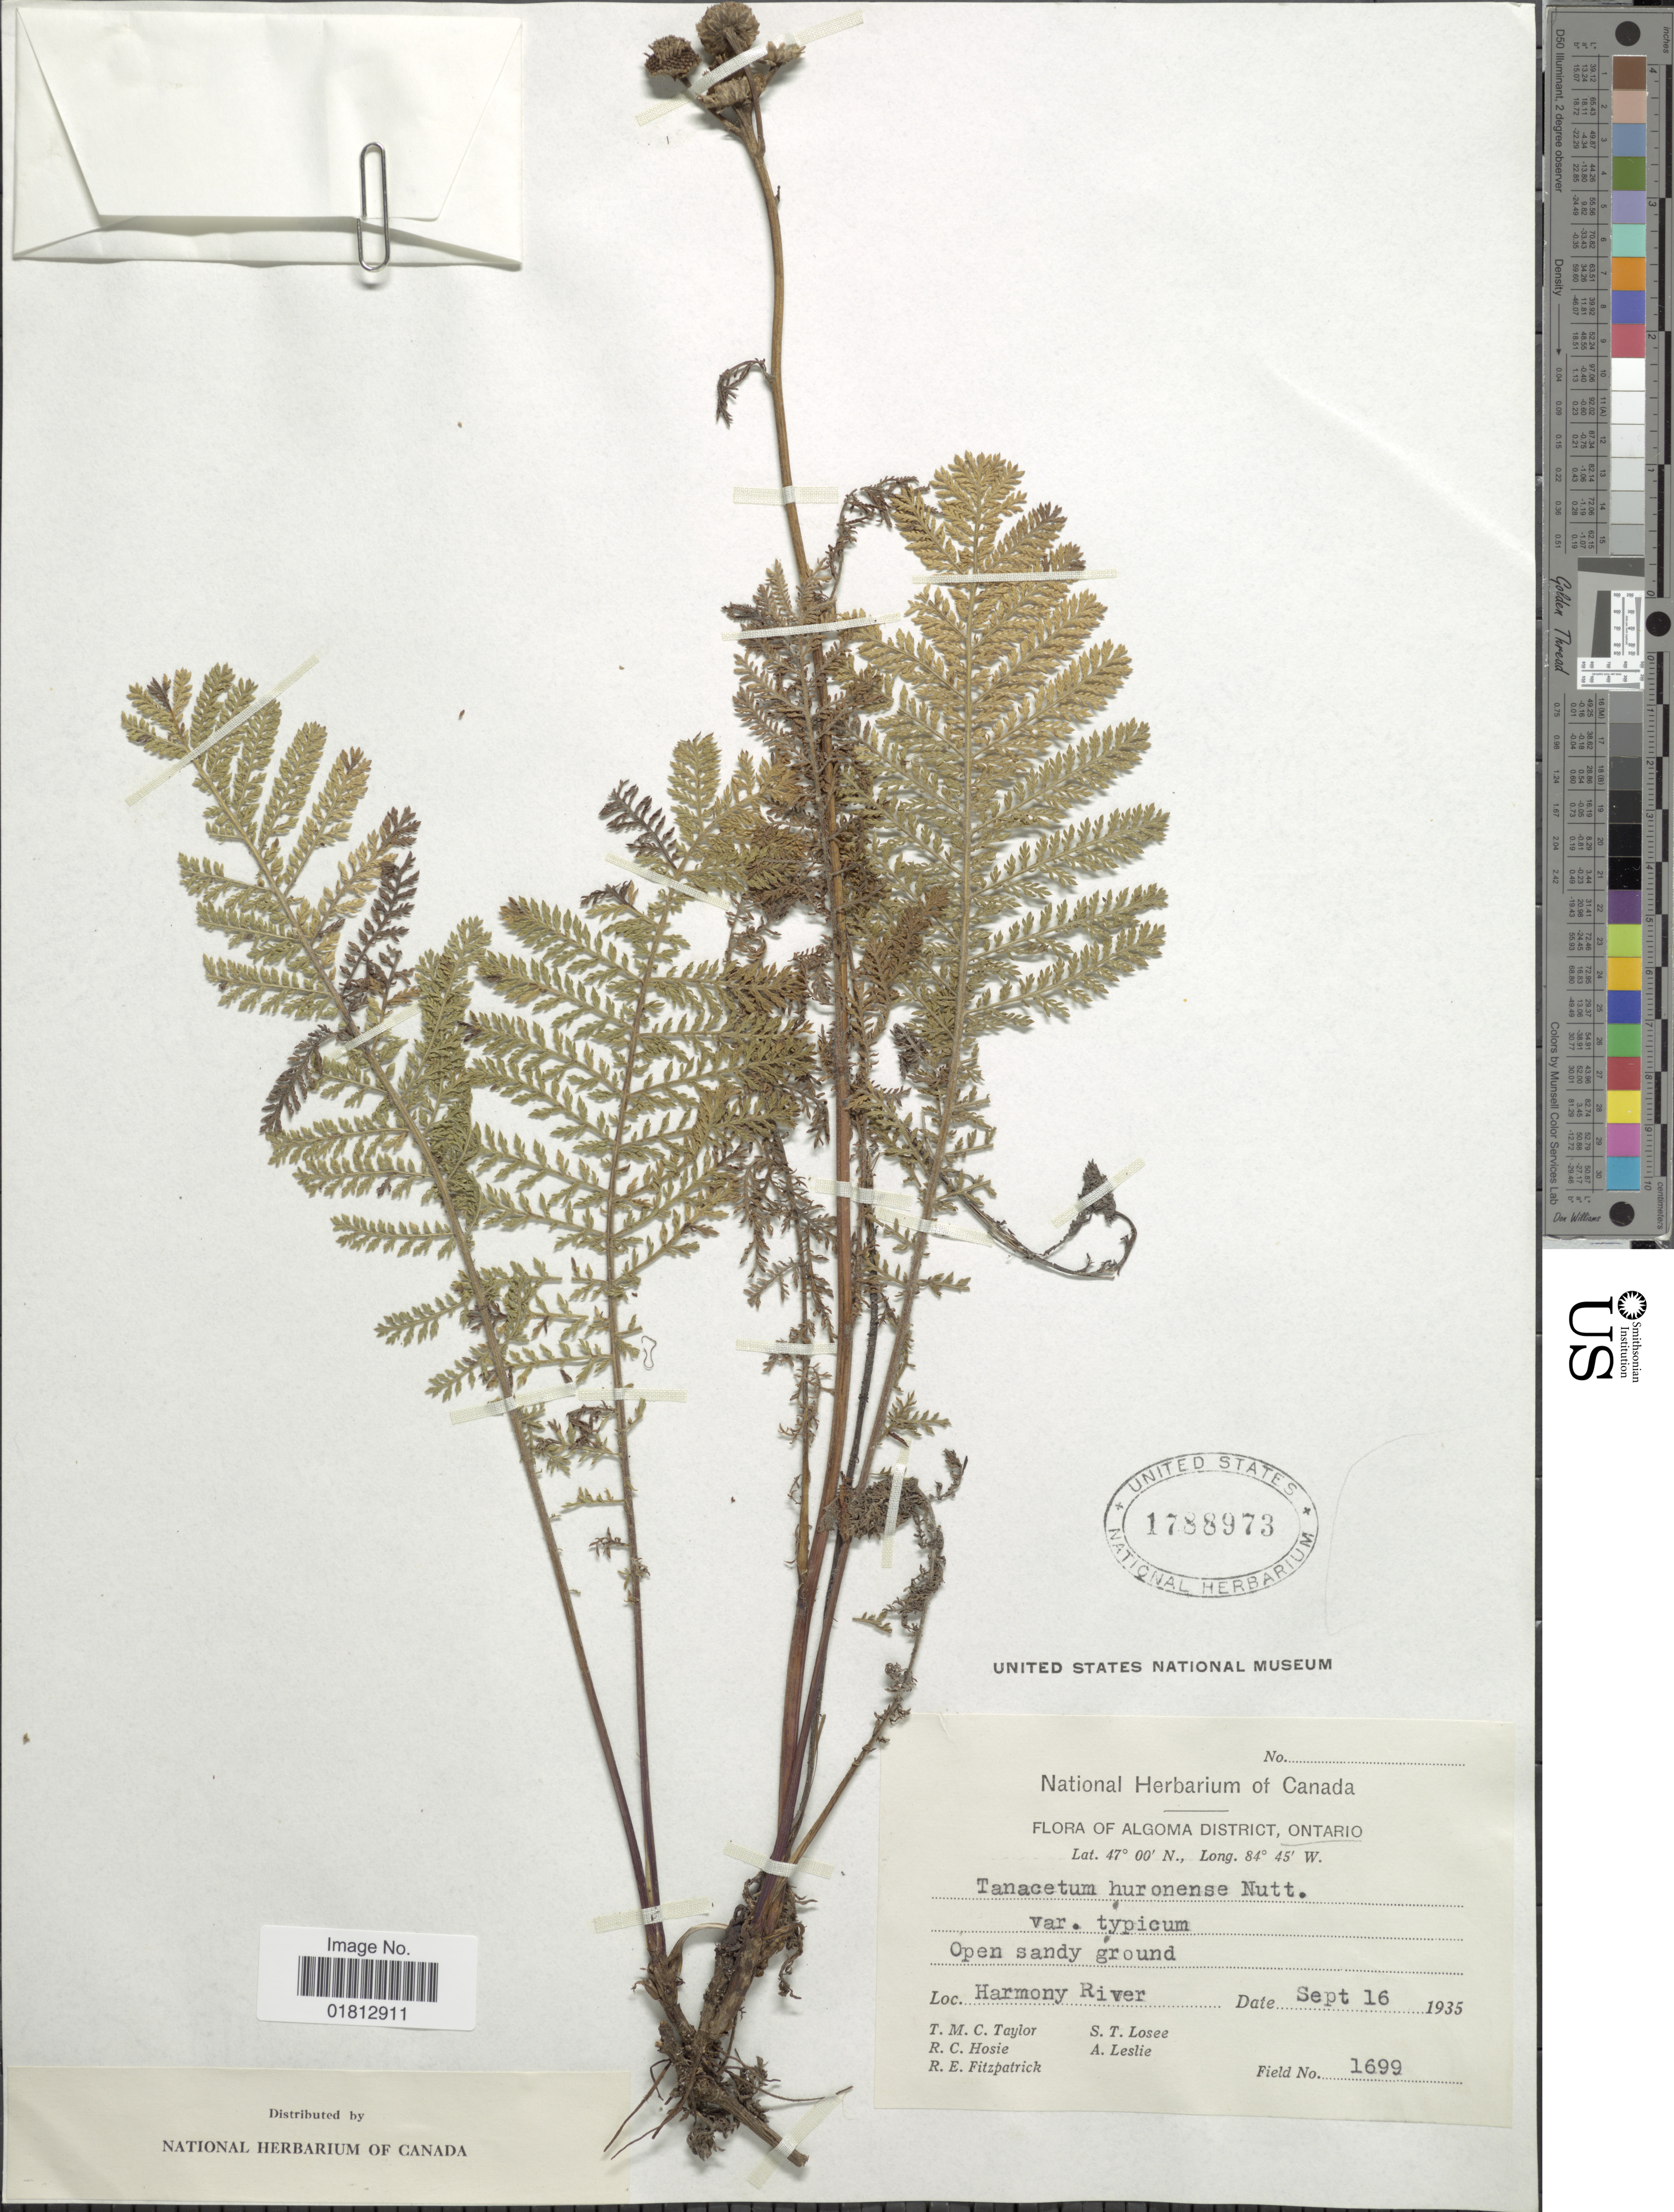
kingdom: Plantae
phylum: Tracheophyta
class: Magnoliopsida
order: Asterales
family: Asteraceae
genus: Tanacetum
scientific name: Tanacetum huronense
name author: Nutt.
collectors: T. M. C. Taylor, R. Hosie, R. Fitzpatrick, S. Losee & A. Leslie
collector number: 1699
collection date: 1935-09-16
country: Canada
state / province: Ontario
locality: Algoma District, Harmony River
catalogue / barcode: US 1788973